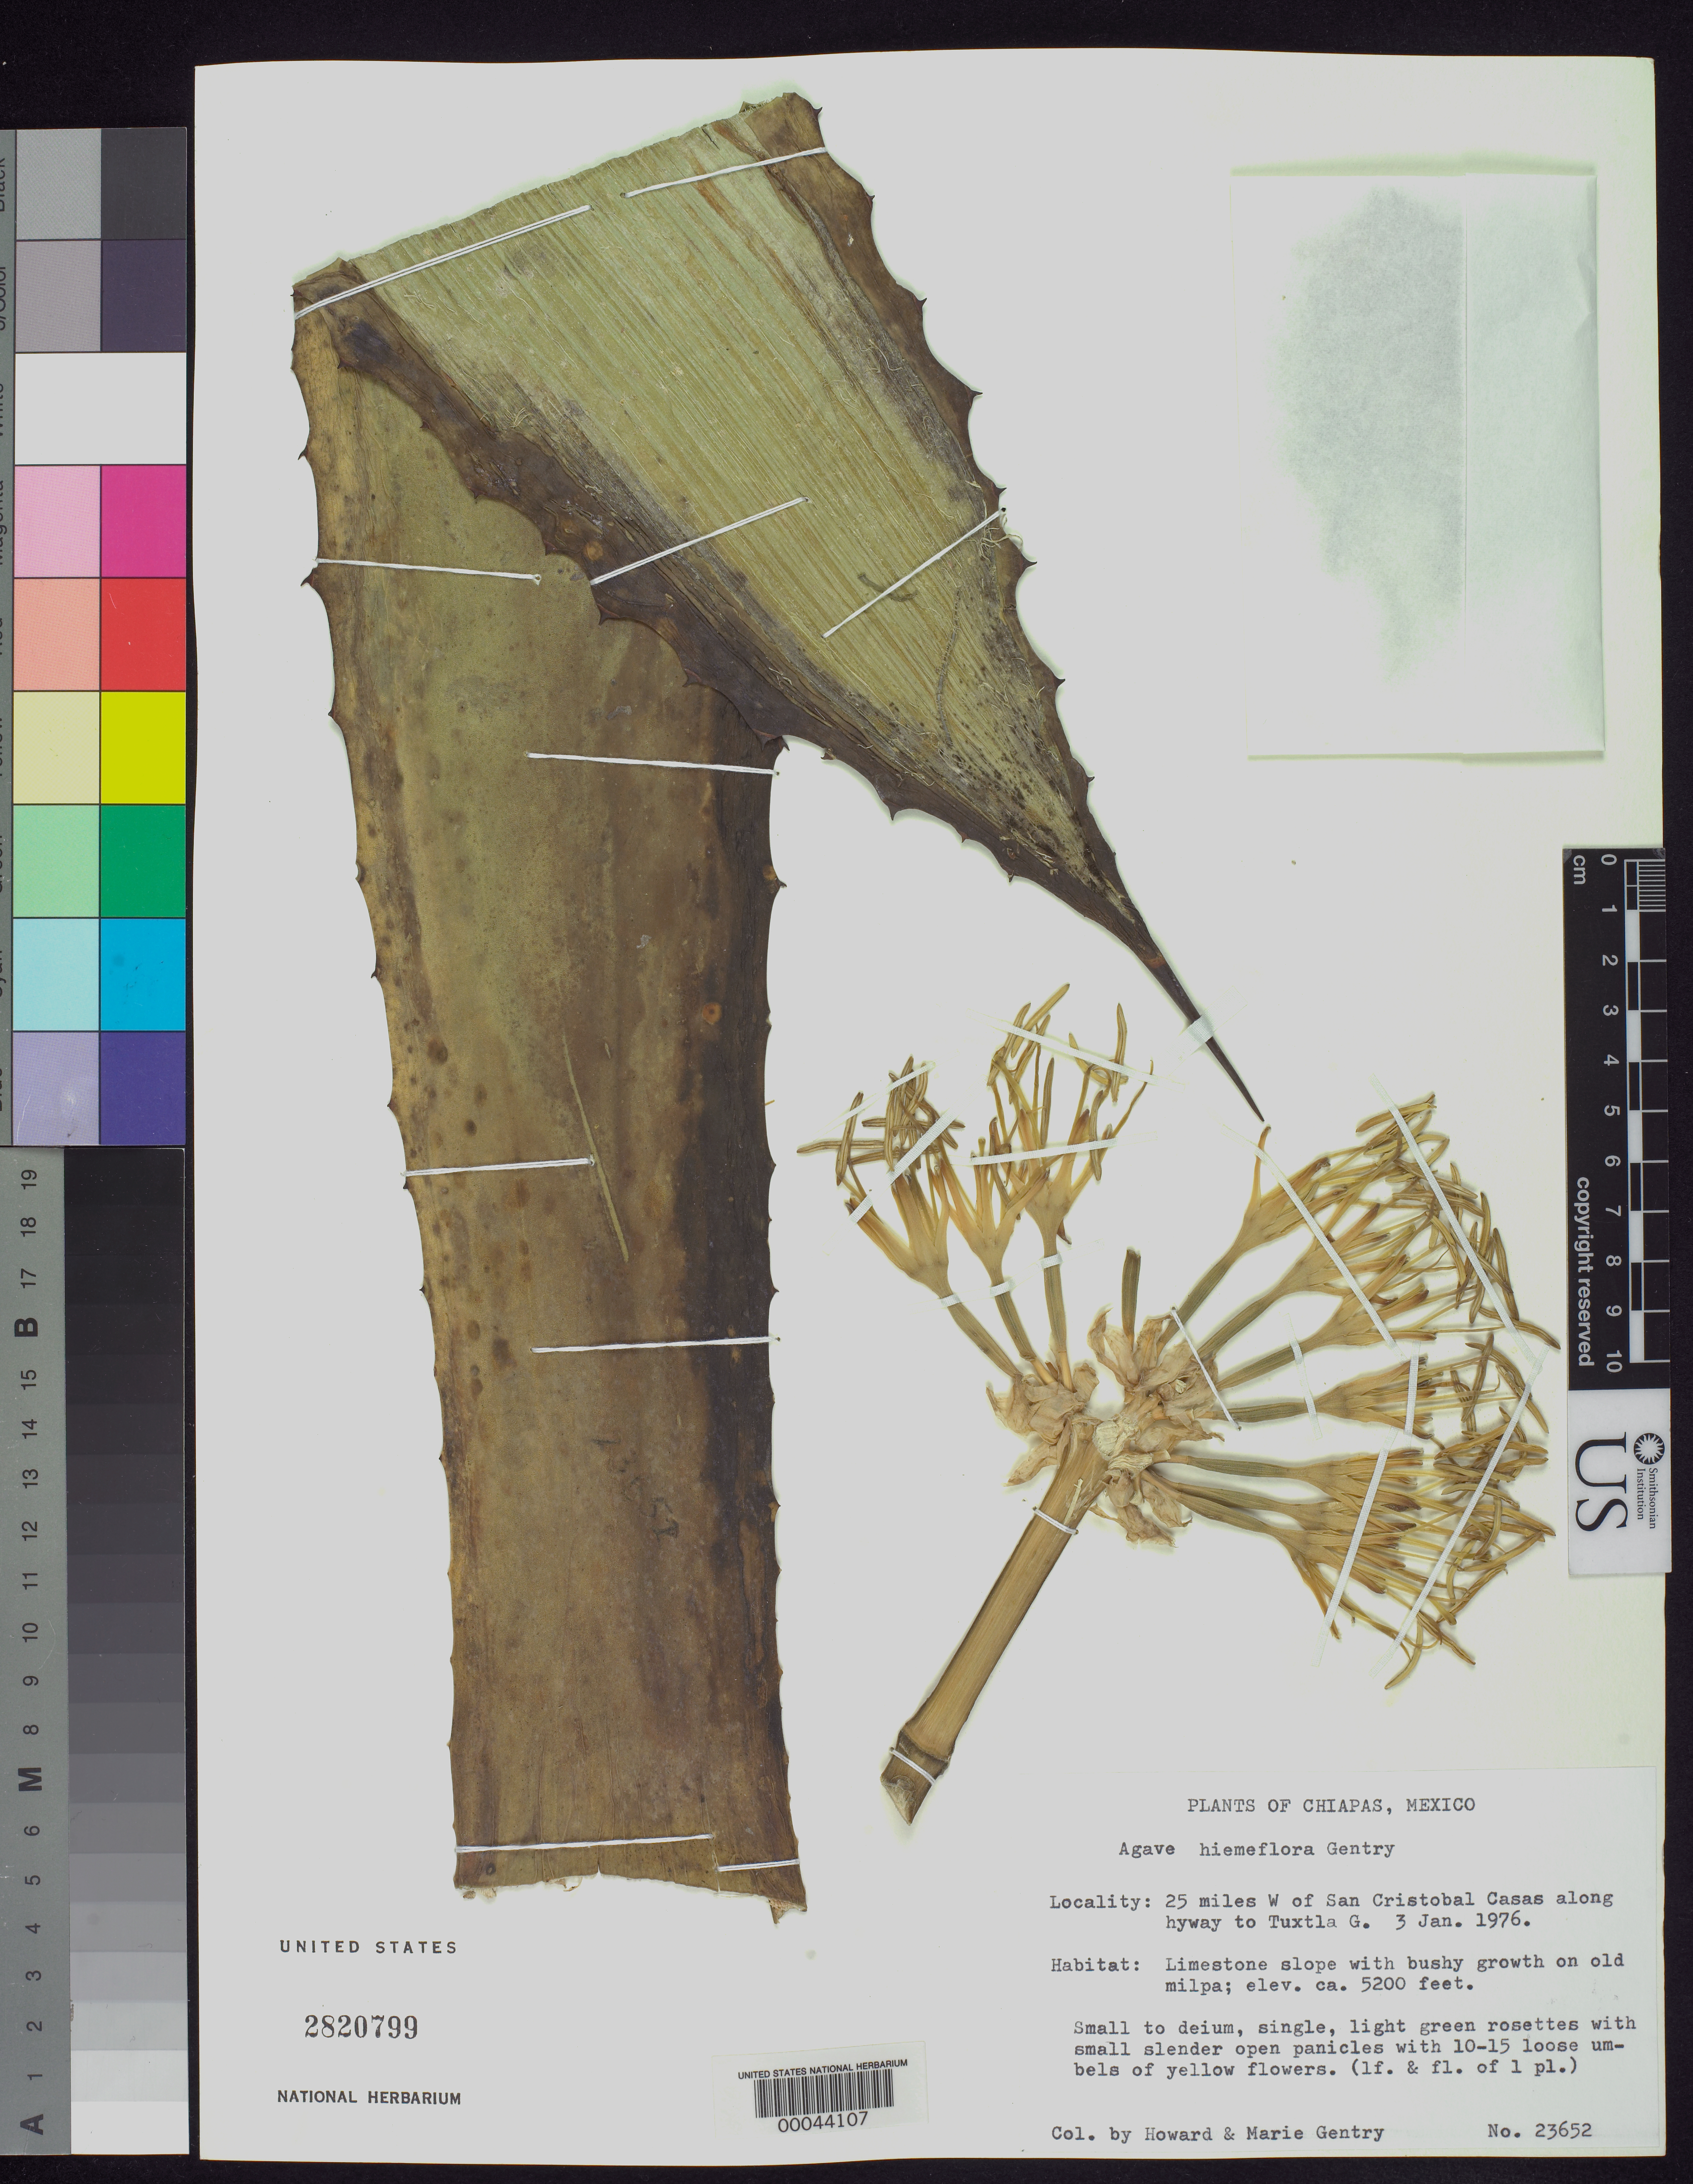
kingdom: Plantae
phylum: Tracheophyta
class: Liliopsida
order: Asparagales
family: Asparagaceae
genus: Agave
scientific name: Agave hiemeflora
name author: Gentry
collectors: H. S. Gentry & M. Gentry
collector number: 23652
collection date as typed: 03 Jan 1976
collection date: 1976-01-03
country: Mexico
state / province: Chiapas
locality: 25 mi W of San Cristobal Casas along highway to Tuxtla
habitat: Limestone slope with bushy growth on old milpa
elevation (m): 1585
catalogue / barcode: US 2820799